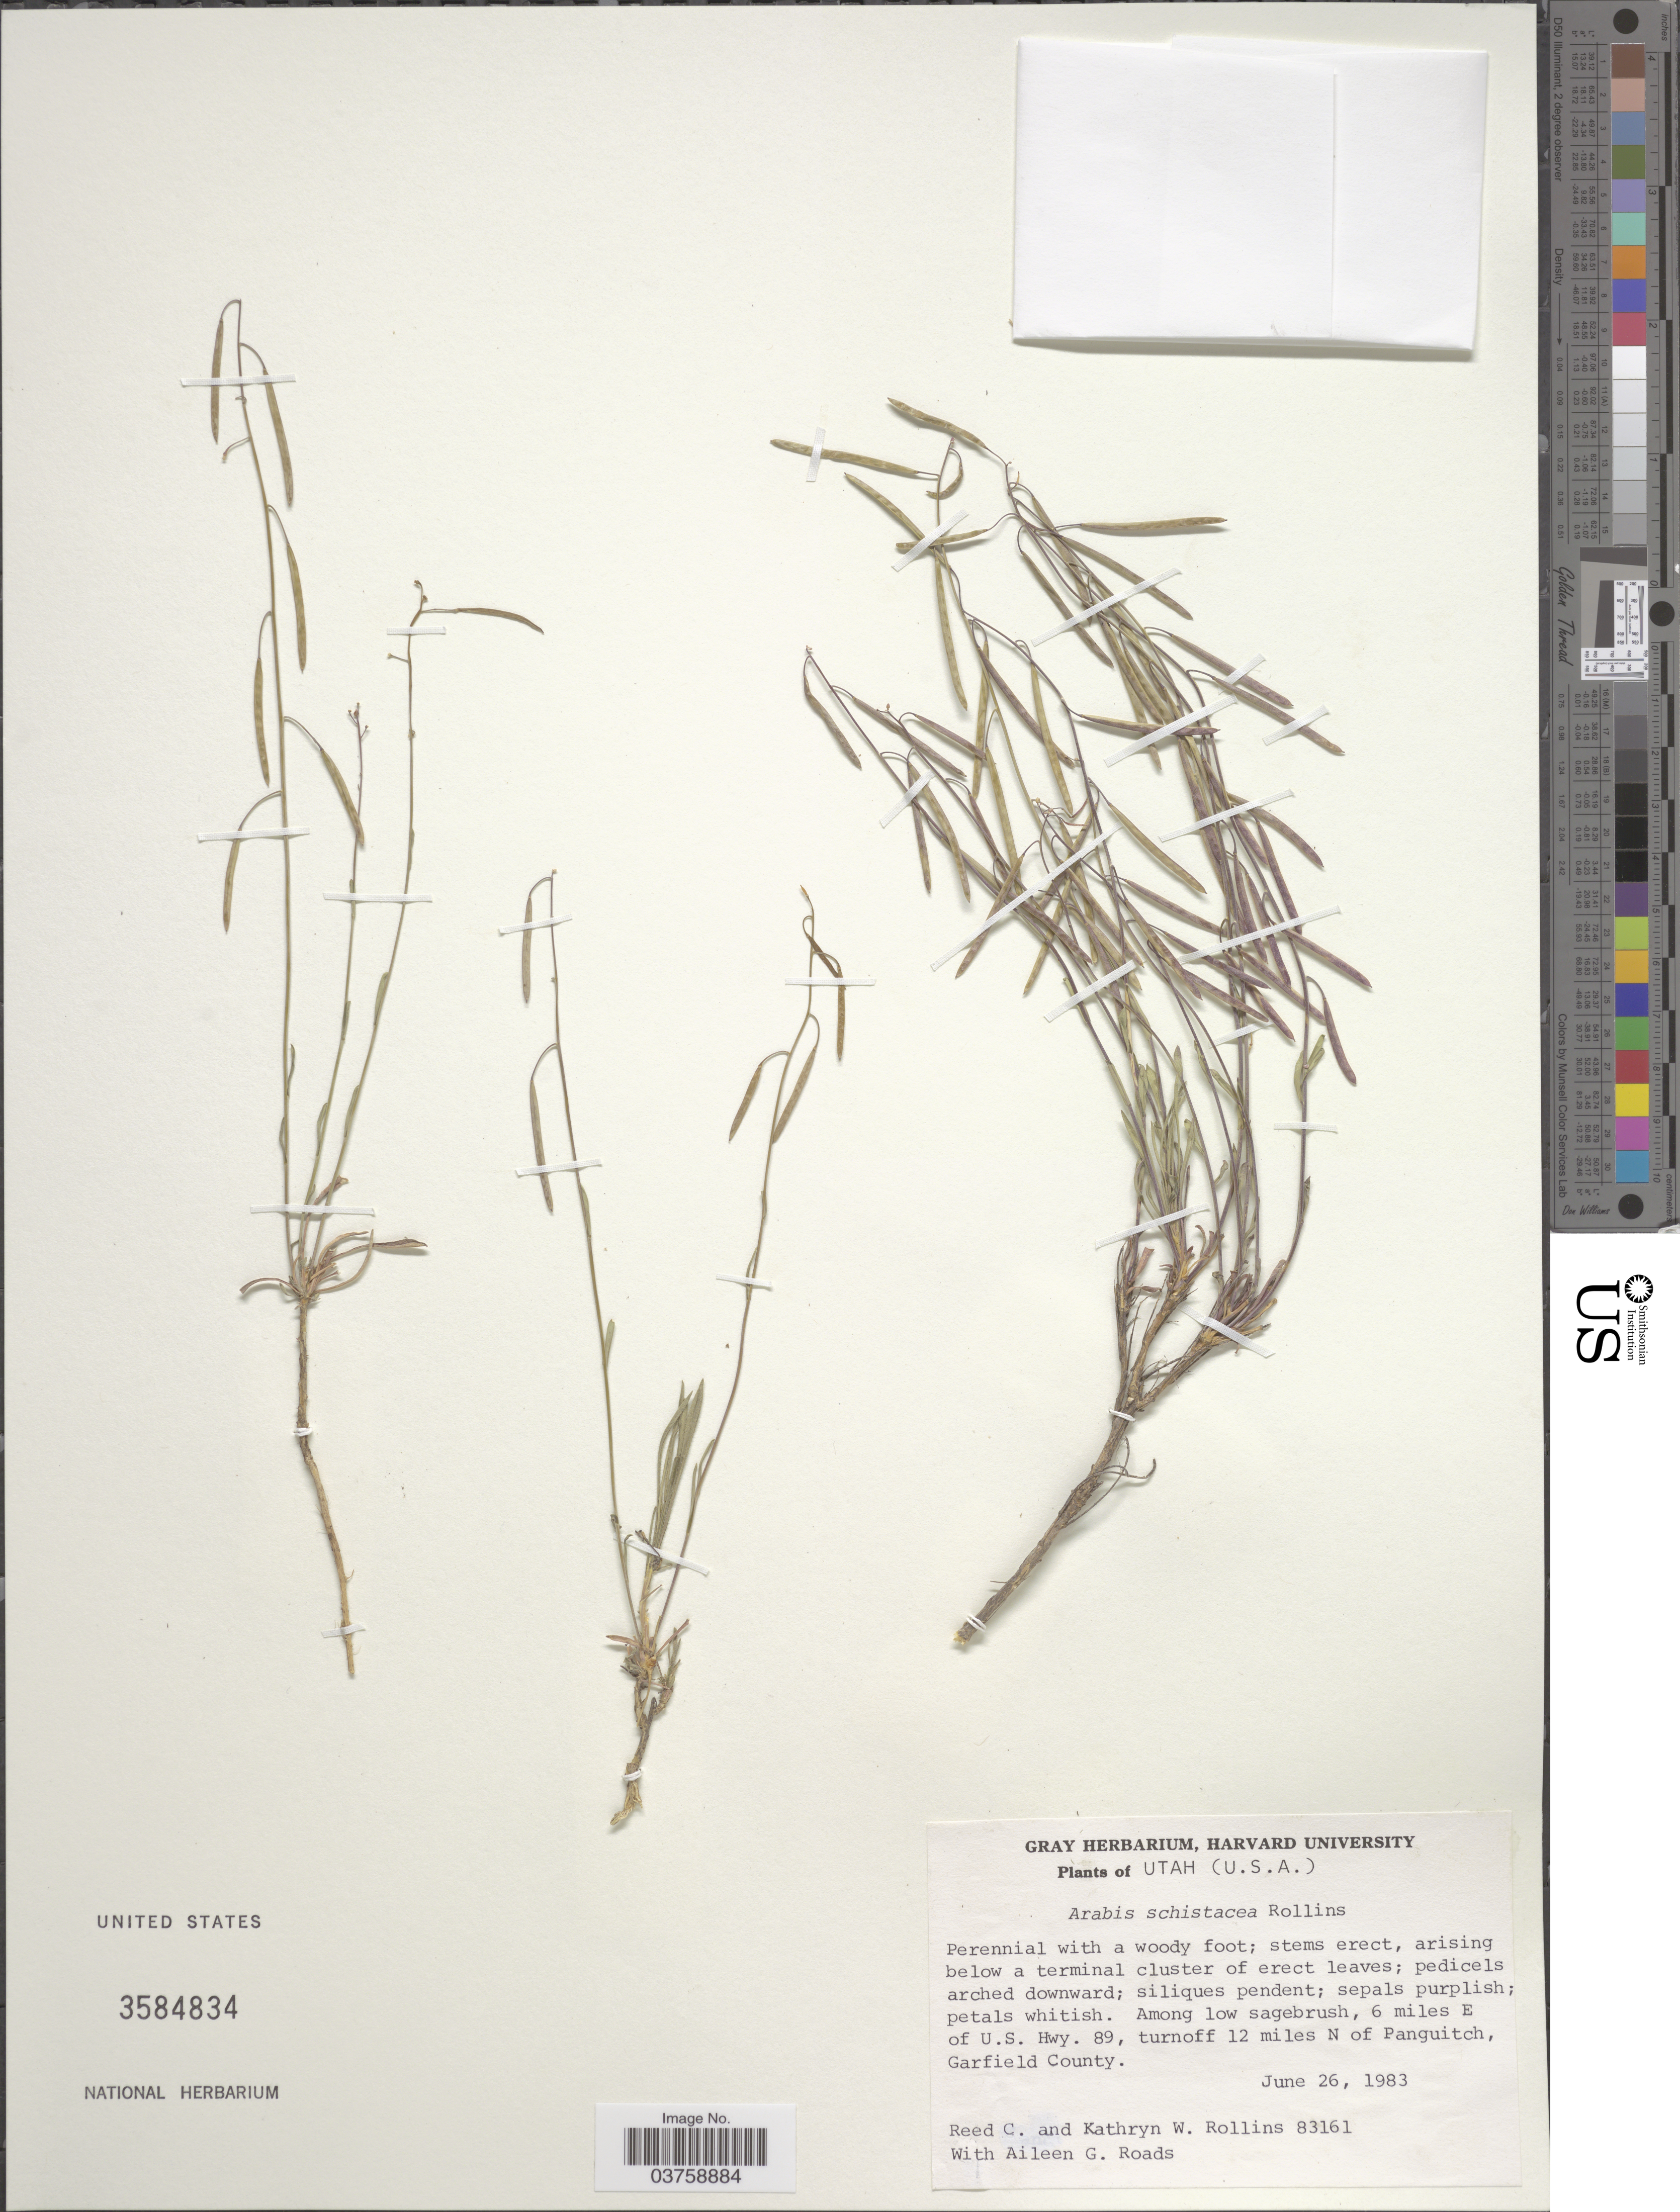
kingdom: Plantae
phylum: Tracheophyta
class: Magnoliopsida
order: Brassicales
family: Brassicaceae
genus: Arabis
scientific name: Arabis schistacea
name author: Rollins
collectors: R. C. Rollins, K. W. Rollins & A. Roads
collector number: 83161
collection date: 1983-06-26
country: United States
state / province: Utah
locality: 6 miles E of U.S. Hwy. 89, turnoff 12 miles N of Panguitch, Garfield County.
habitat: among low sagebrush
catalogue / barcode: US 3584834